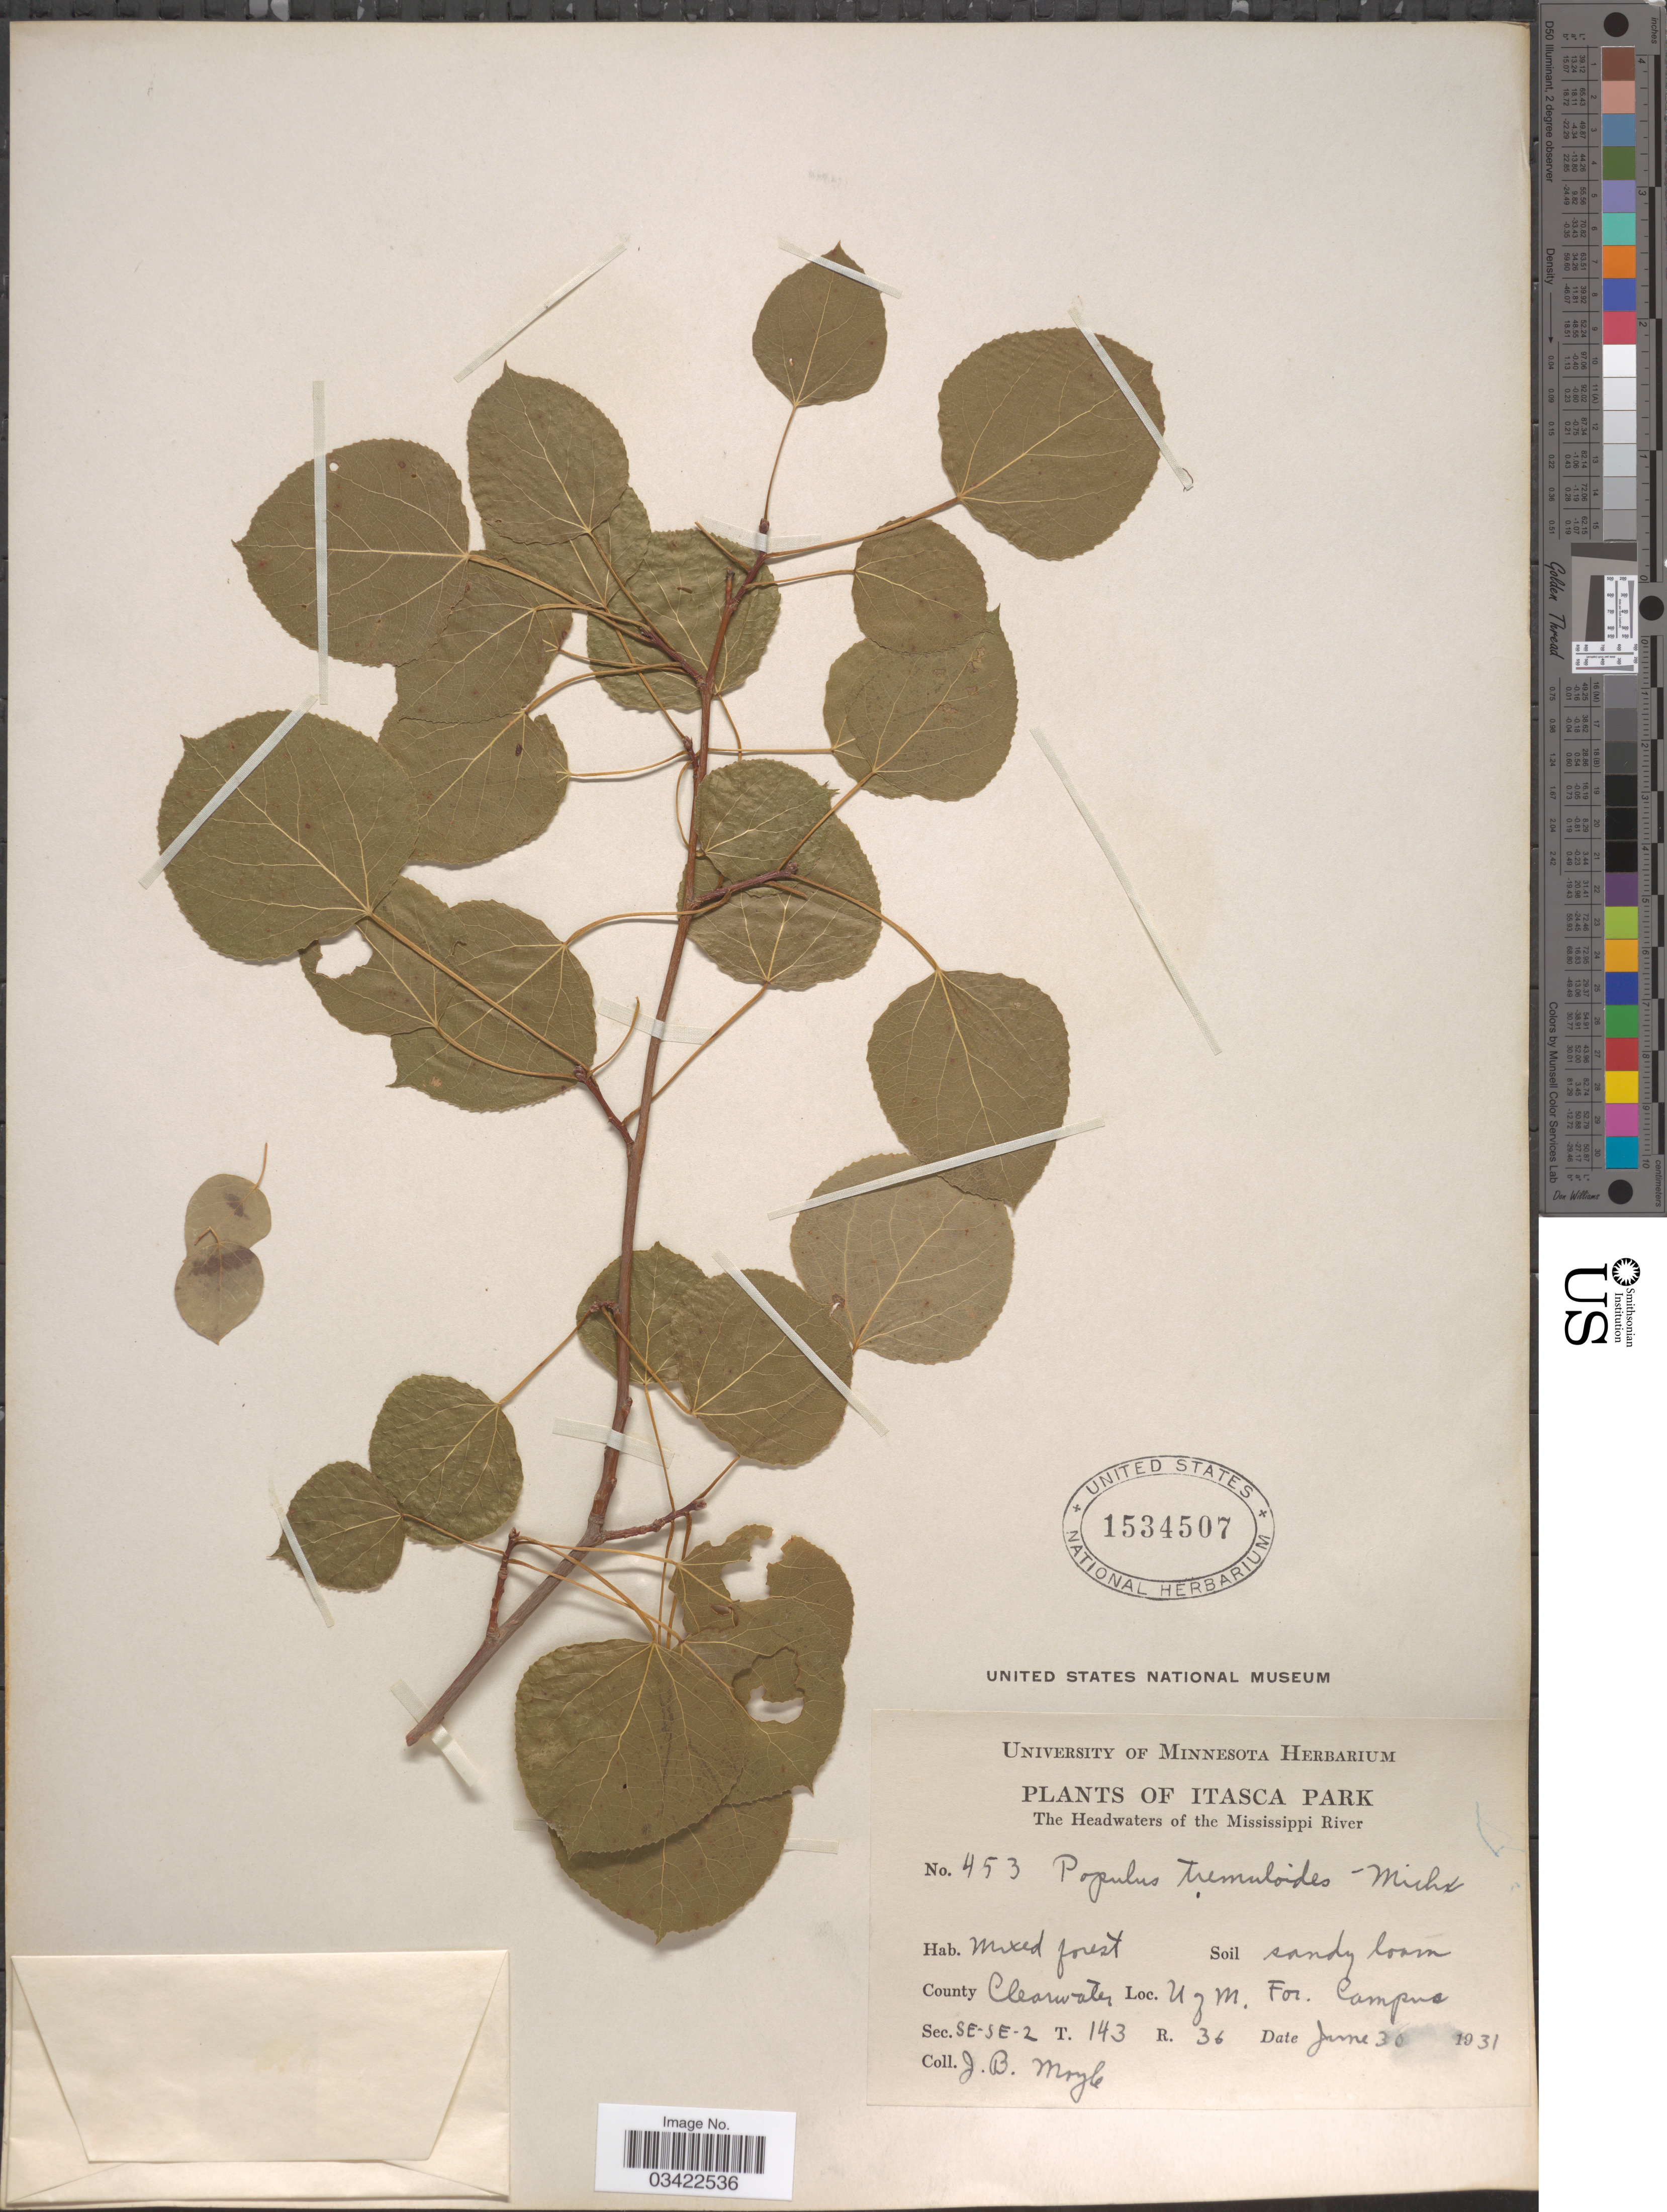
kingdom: Plantae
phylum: Tracheophyta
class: Magnoliopsida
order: Malpighiales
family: Salicaceae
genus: Populus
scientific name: Populus tremuloides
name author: Michx.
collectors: J. Moyle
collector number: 453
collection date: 1931-06-30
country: United States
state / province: Minnesota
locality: Itasca Park, The Headwaters of the Mississippi River. County Clearwater, U y M. For. Campus. Sec. SE-SE-2 T. 143 R. 36.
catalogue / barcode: US 1534507